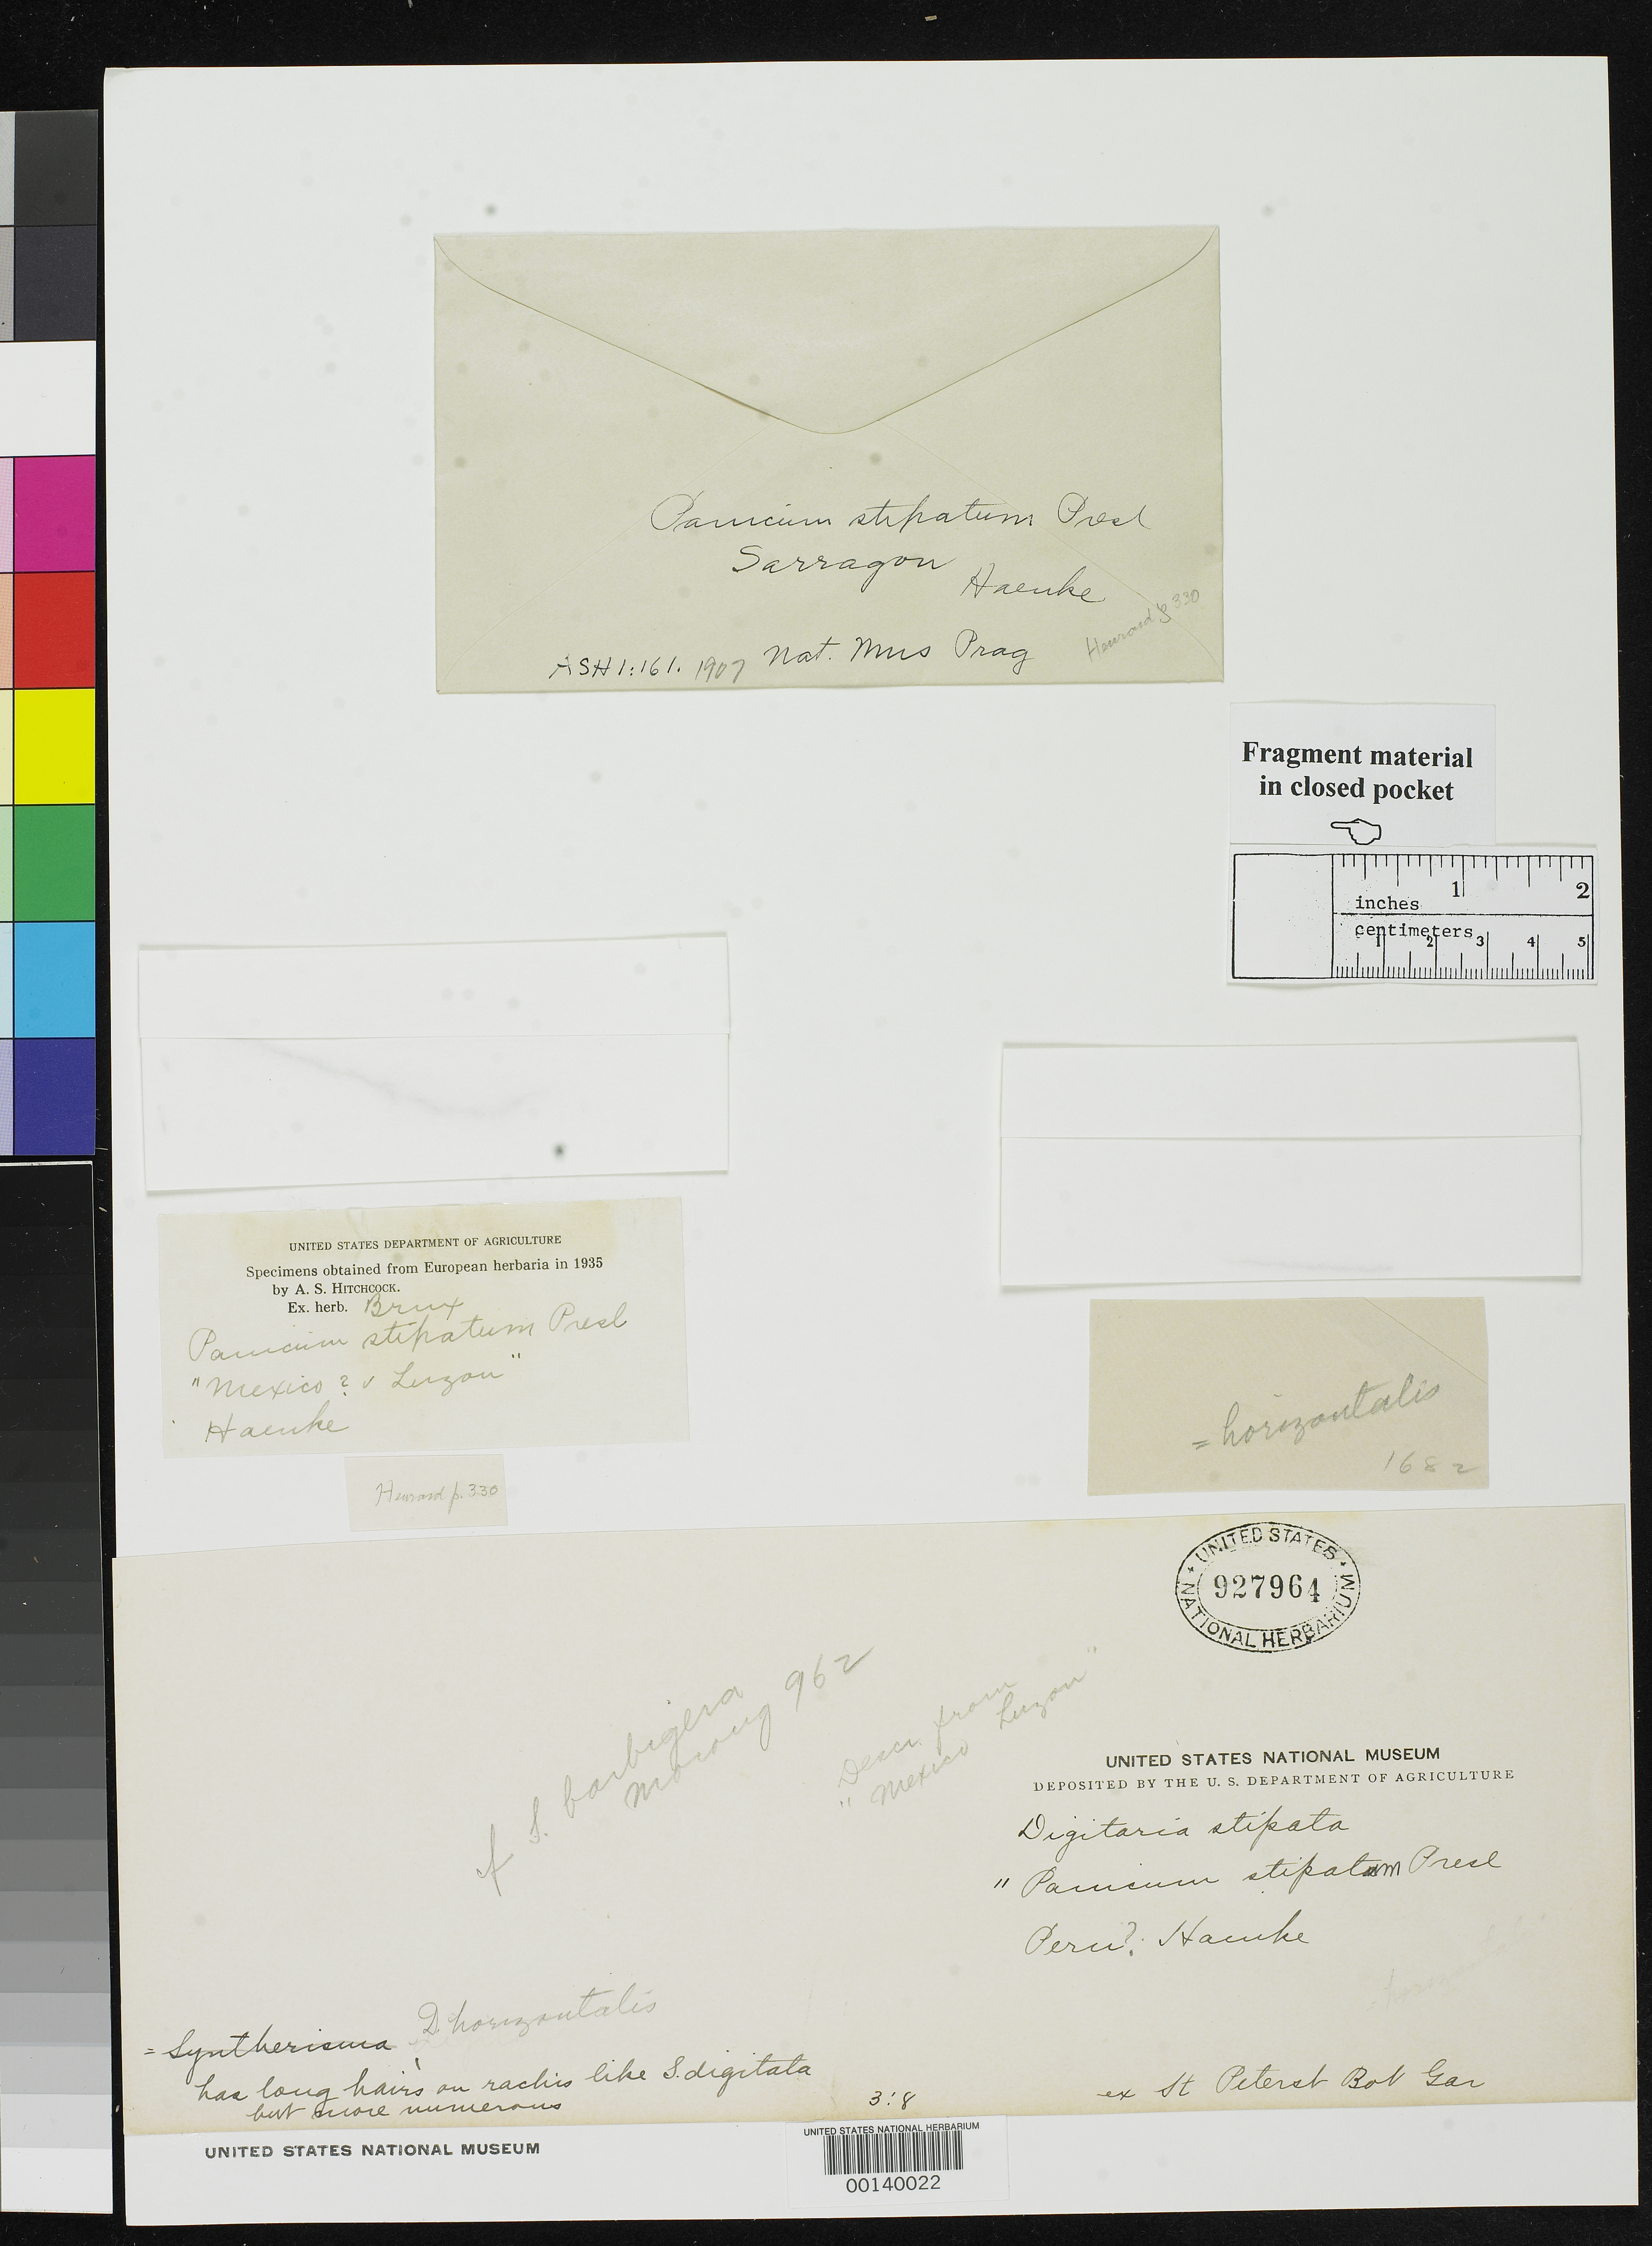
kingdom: Plantae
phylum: Tracheophyta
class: Liliopsida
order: Poales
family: Poaceae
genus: Panicum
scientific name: Panicum stipatum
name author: J. Presl in C. Presl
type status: Type Fragment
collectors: T. P. X. Haenke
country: Philippines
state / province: Bicol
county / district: Sorsogon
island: Luzon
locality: Sorsogon.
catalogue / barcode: US 927964